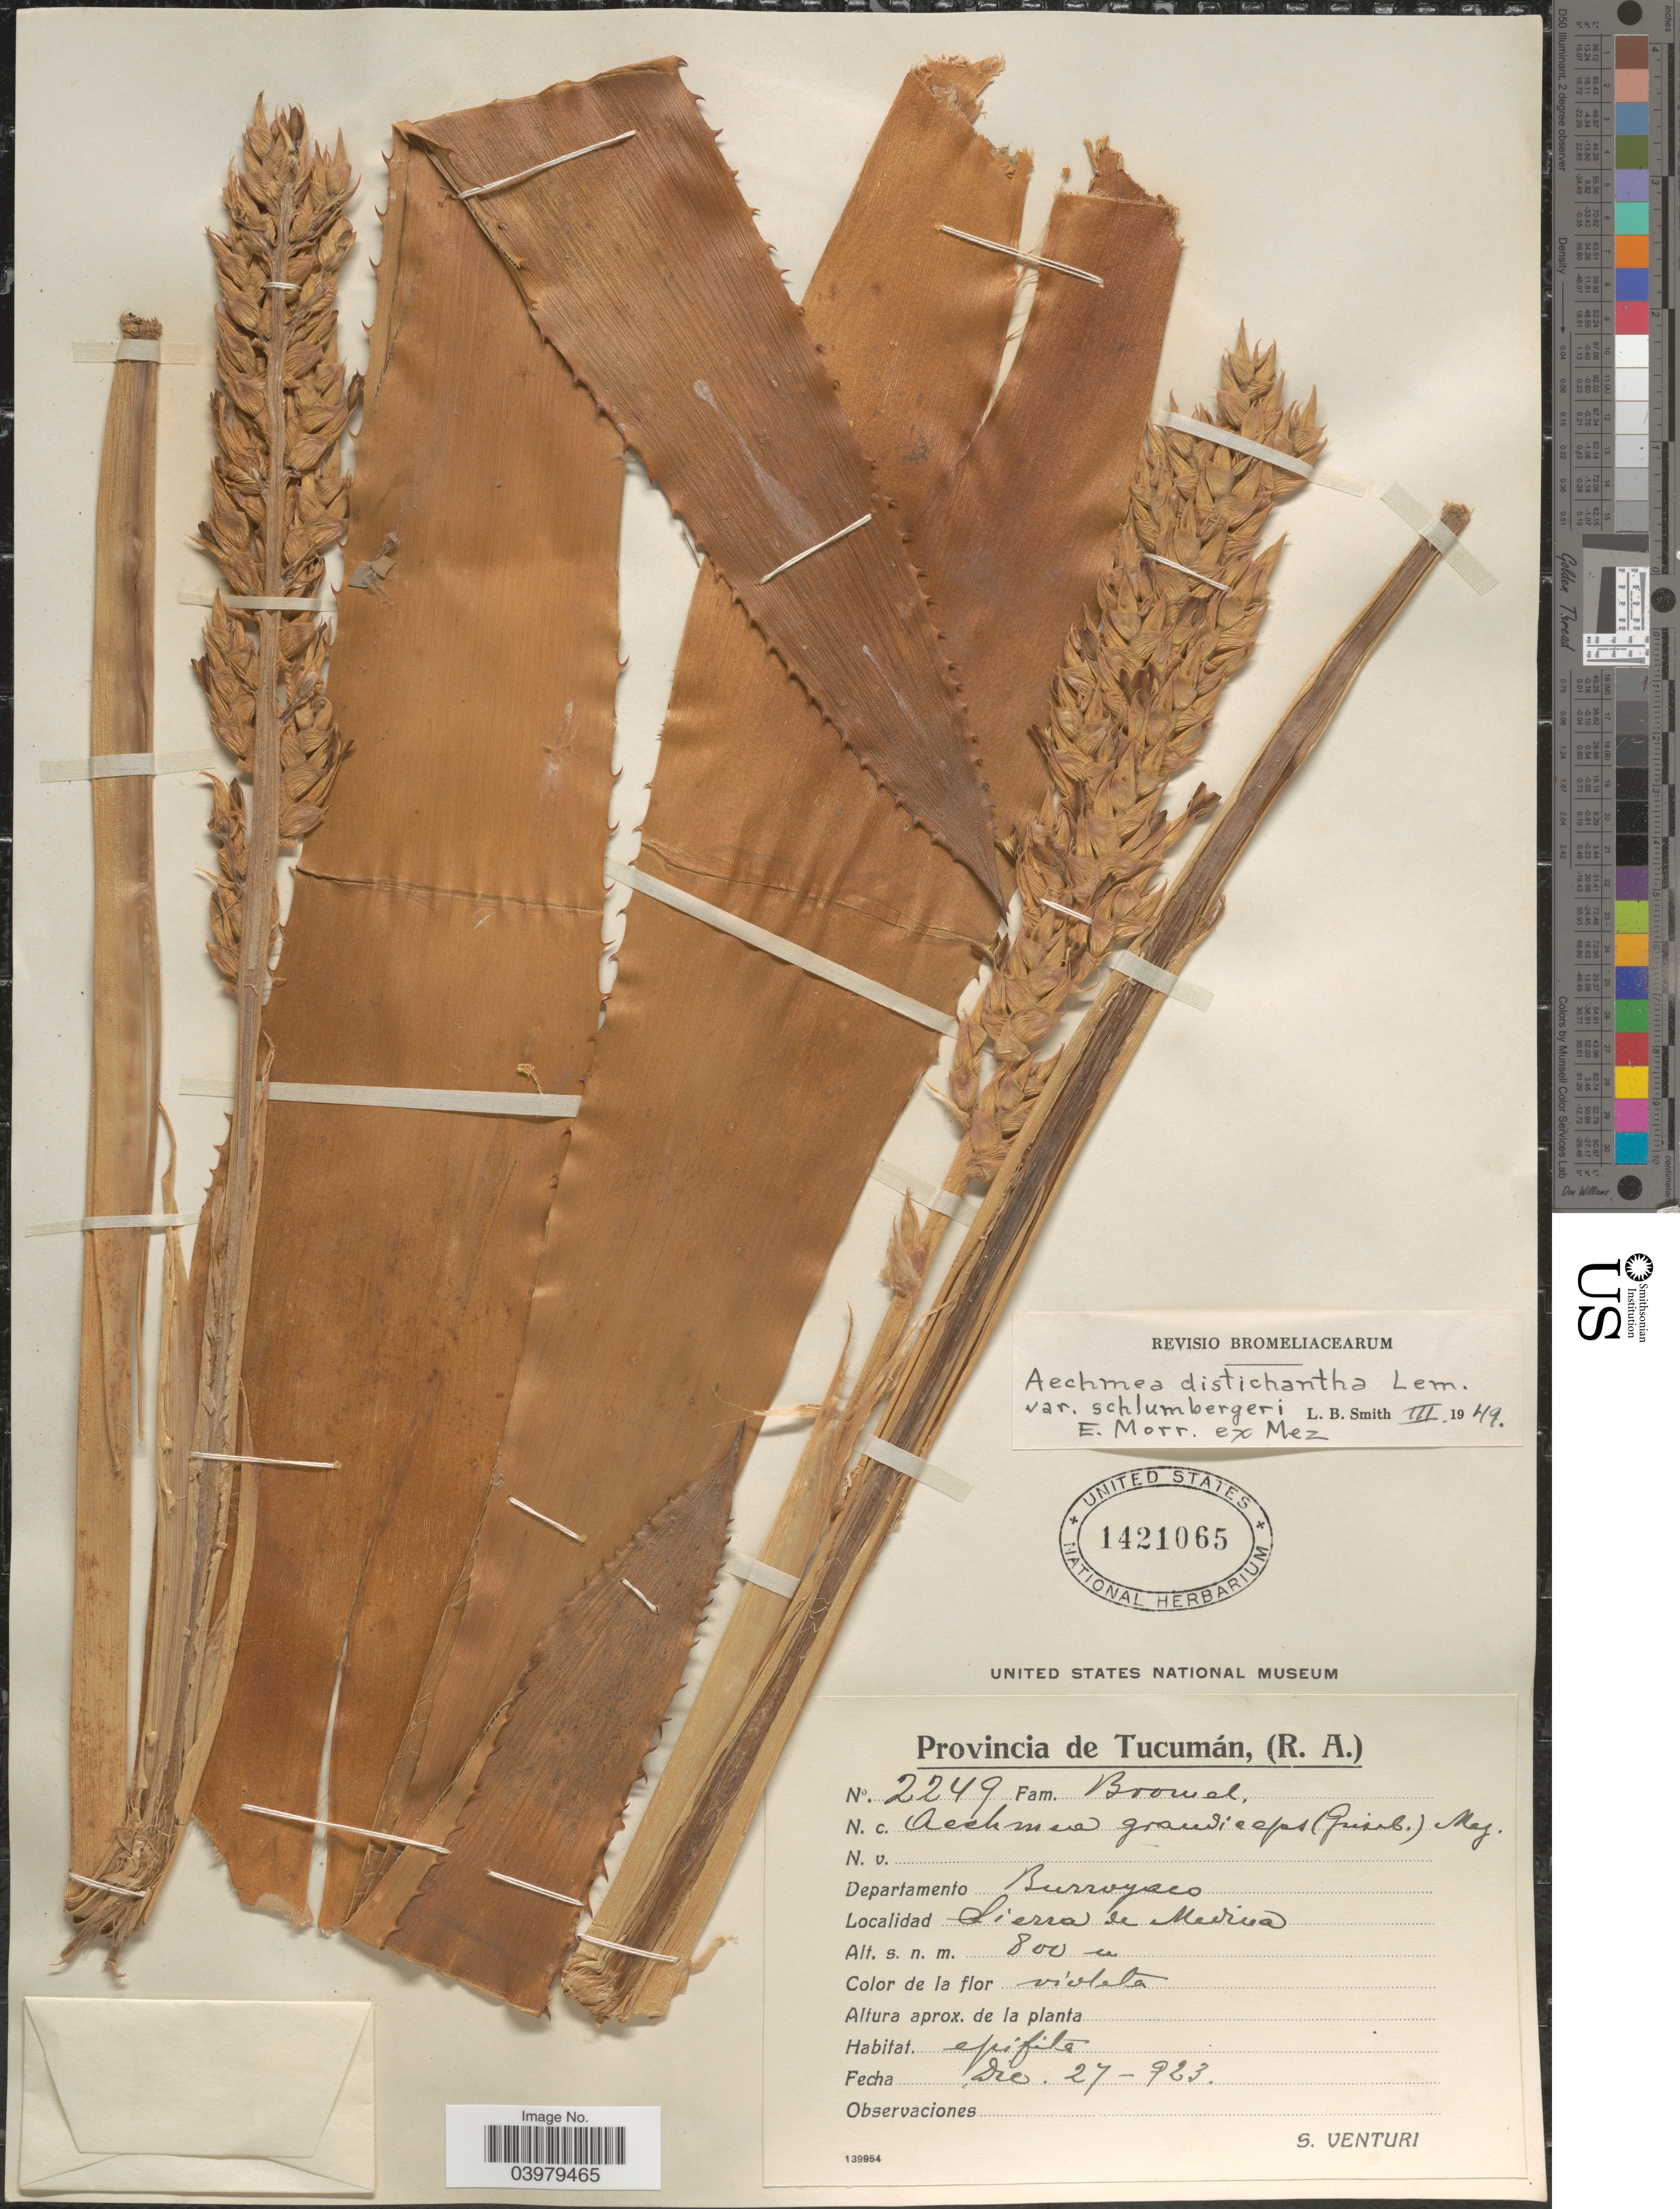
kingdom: Plantae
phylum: Tracheophyta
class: Liliopsida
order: Poales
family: Bromeliaceae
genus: Aechmea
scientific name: Aechmea distichantha var. schlumbergeri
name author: É. Morren ex Mez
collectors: S. Venturi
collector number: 2249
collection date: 1923-12-27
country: Argentina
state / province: Tucuman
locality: Departamento Burroyacu. Sierra de Medina.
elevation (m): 800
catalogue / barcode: US 1421065